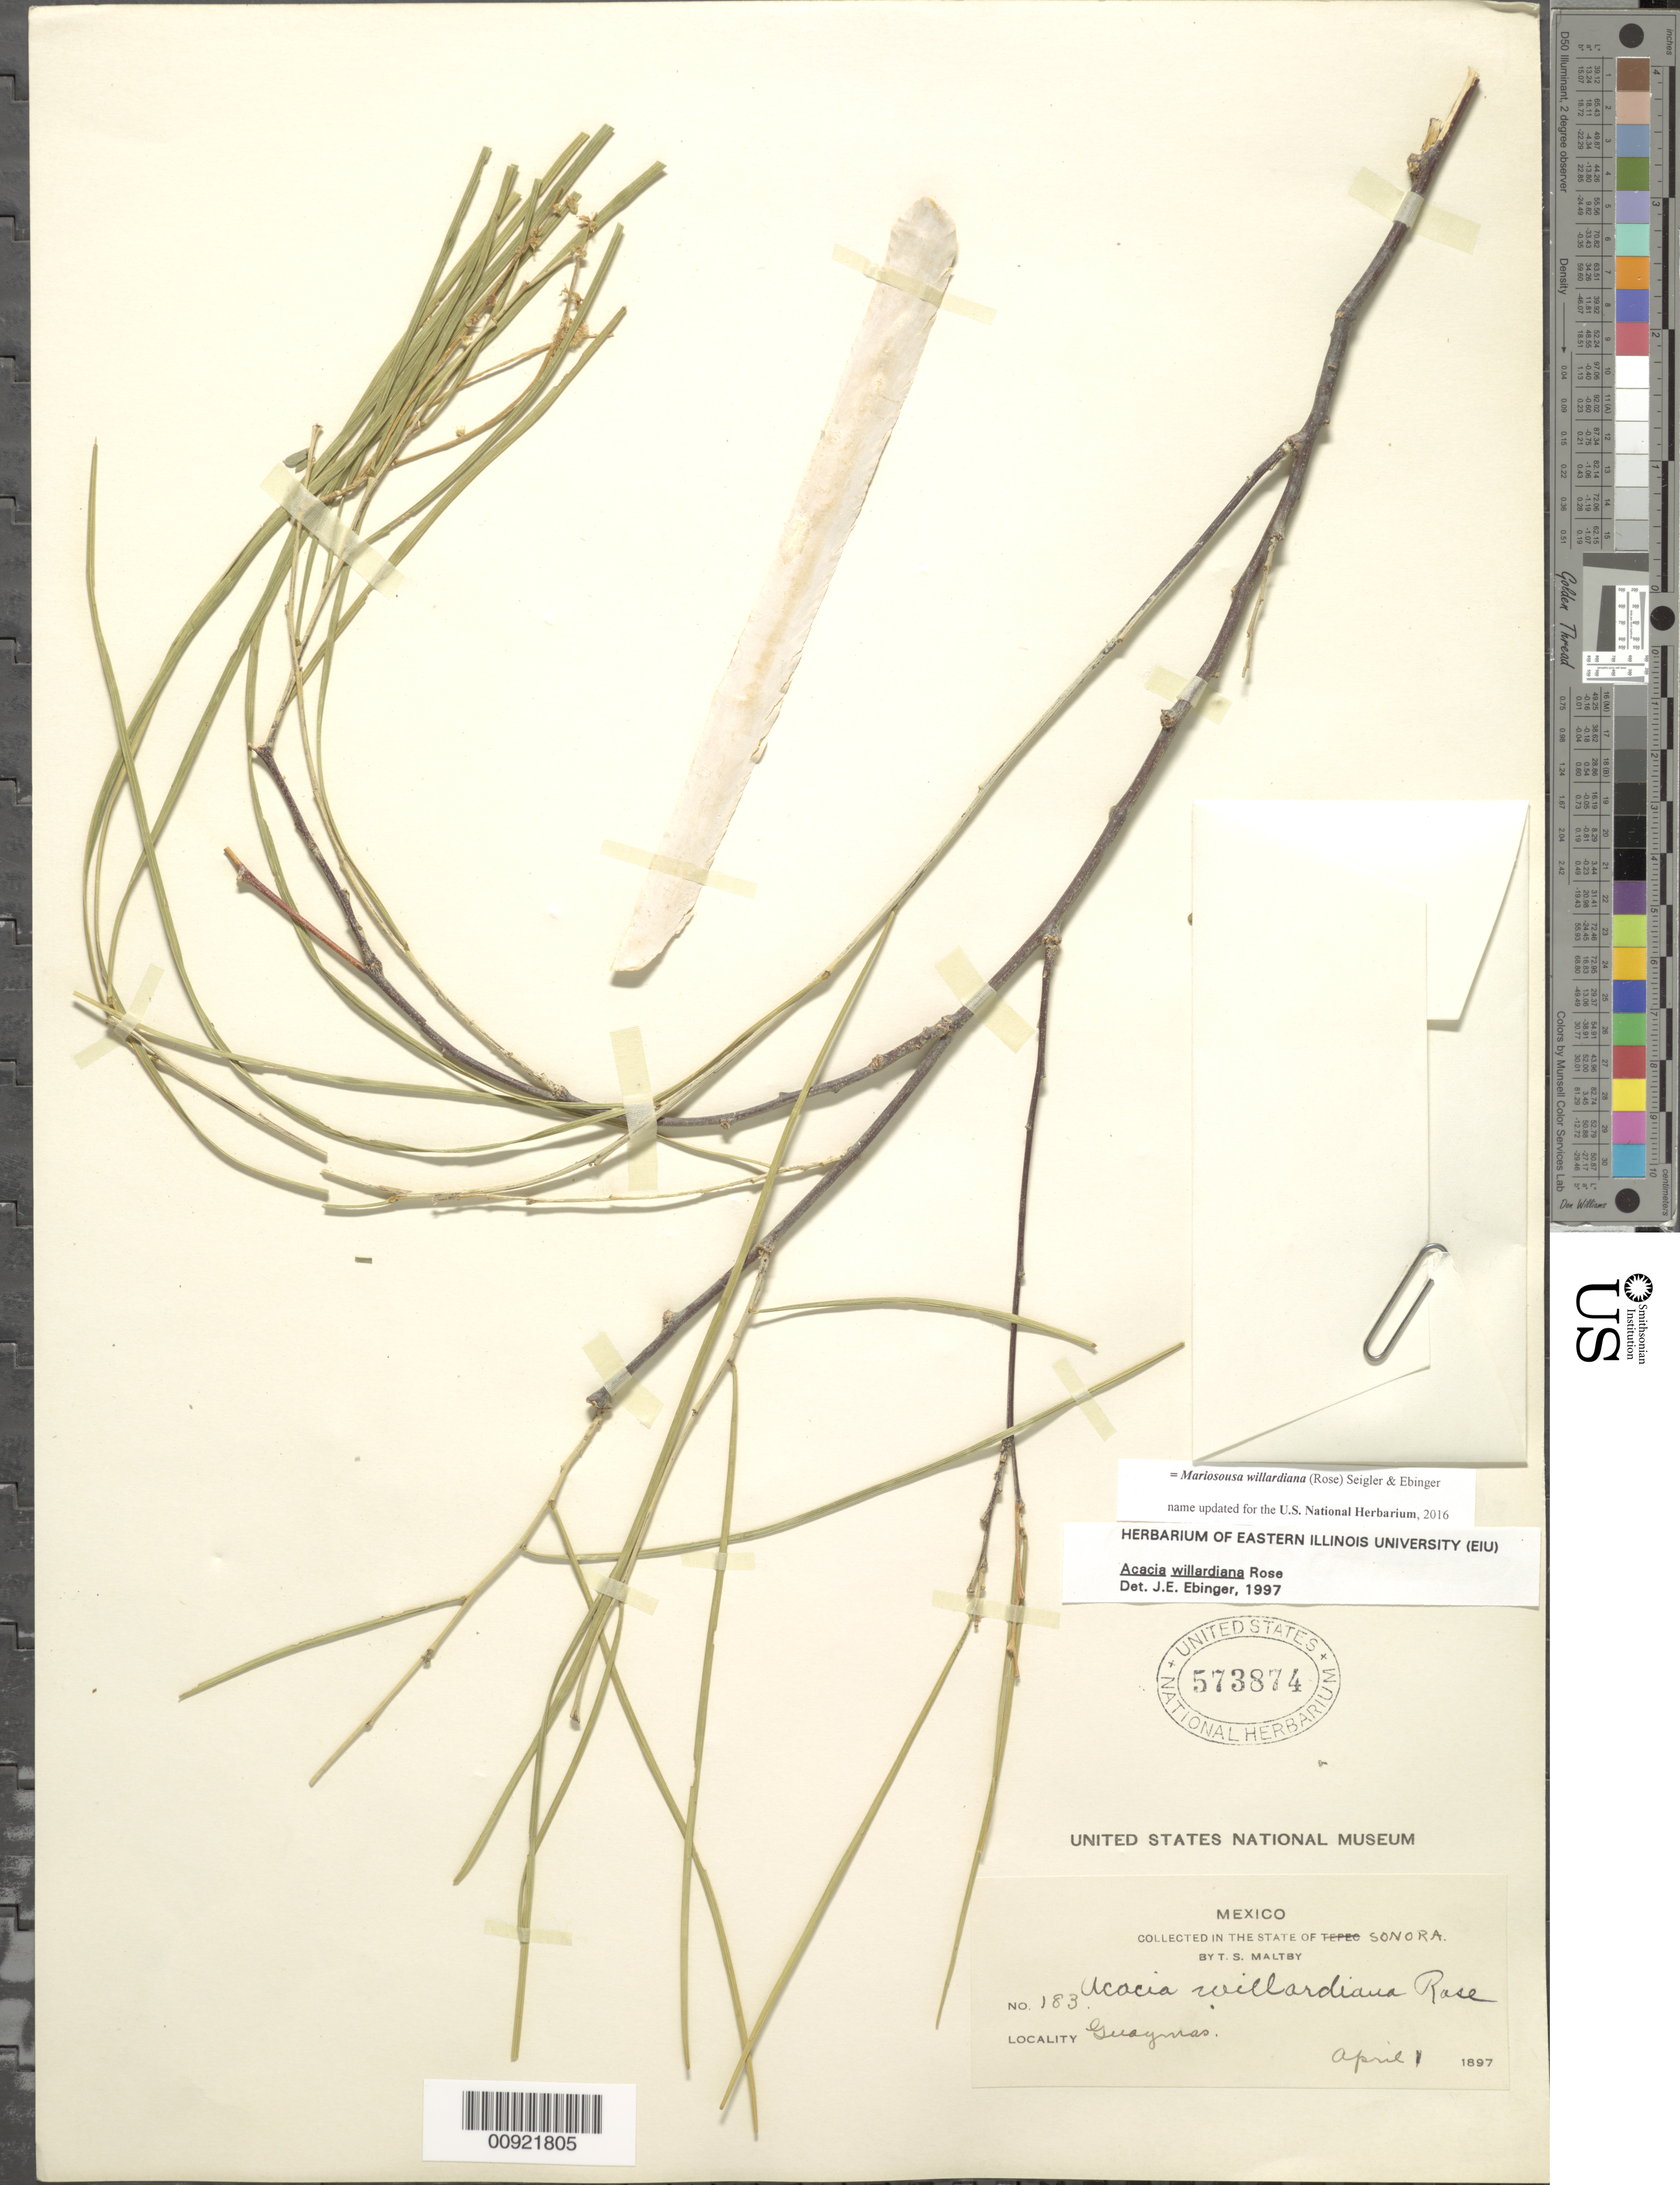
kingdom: Plantae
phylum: Tracheophyta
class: Magnoliopsida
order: Fabales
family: Fabaceae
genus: Mariosousa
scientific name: Mariosousa willardiana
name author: (Rose) Seigler & Ebinger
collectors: T. S. Maltby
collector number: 183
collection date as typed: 01 Apr 1897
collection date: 1897-04-01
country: Mexico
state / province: Sonora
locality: Guaymas, State of Sonora.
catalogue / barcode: US 573874